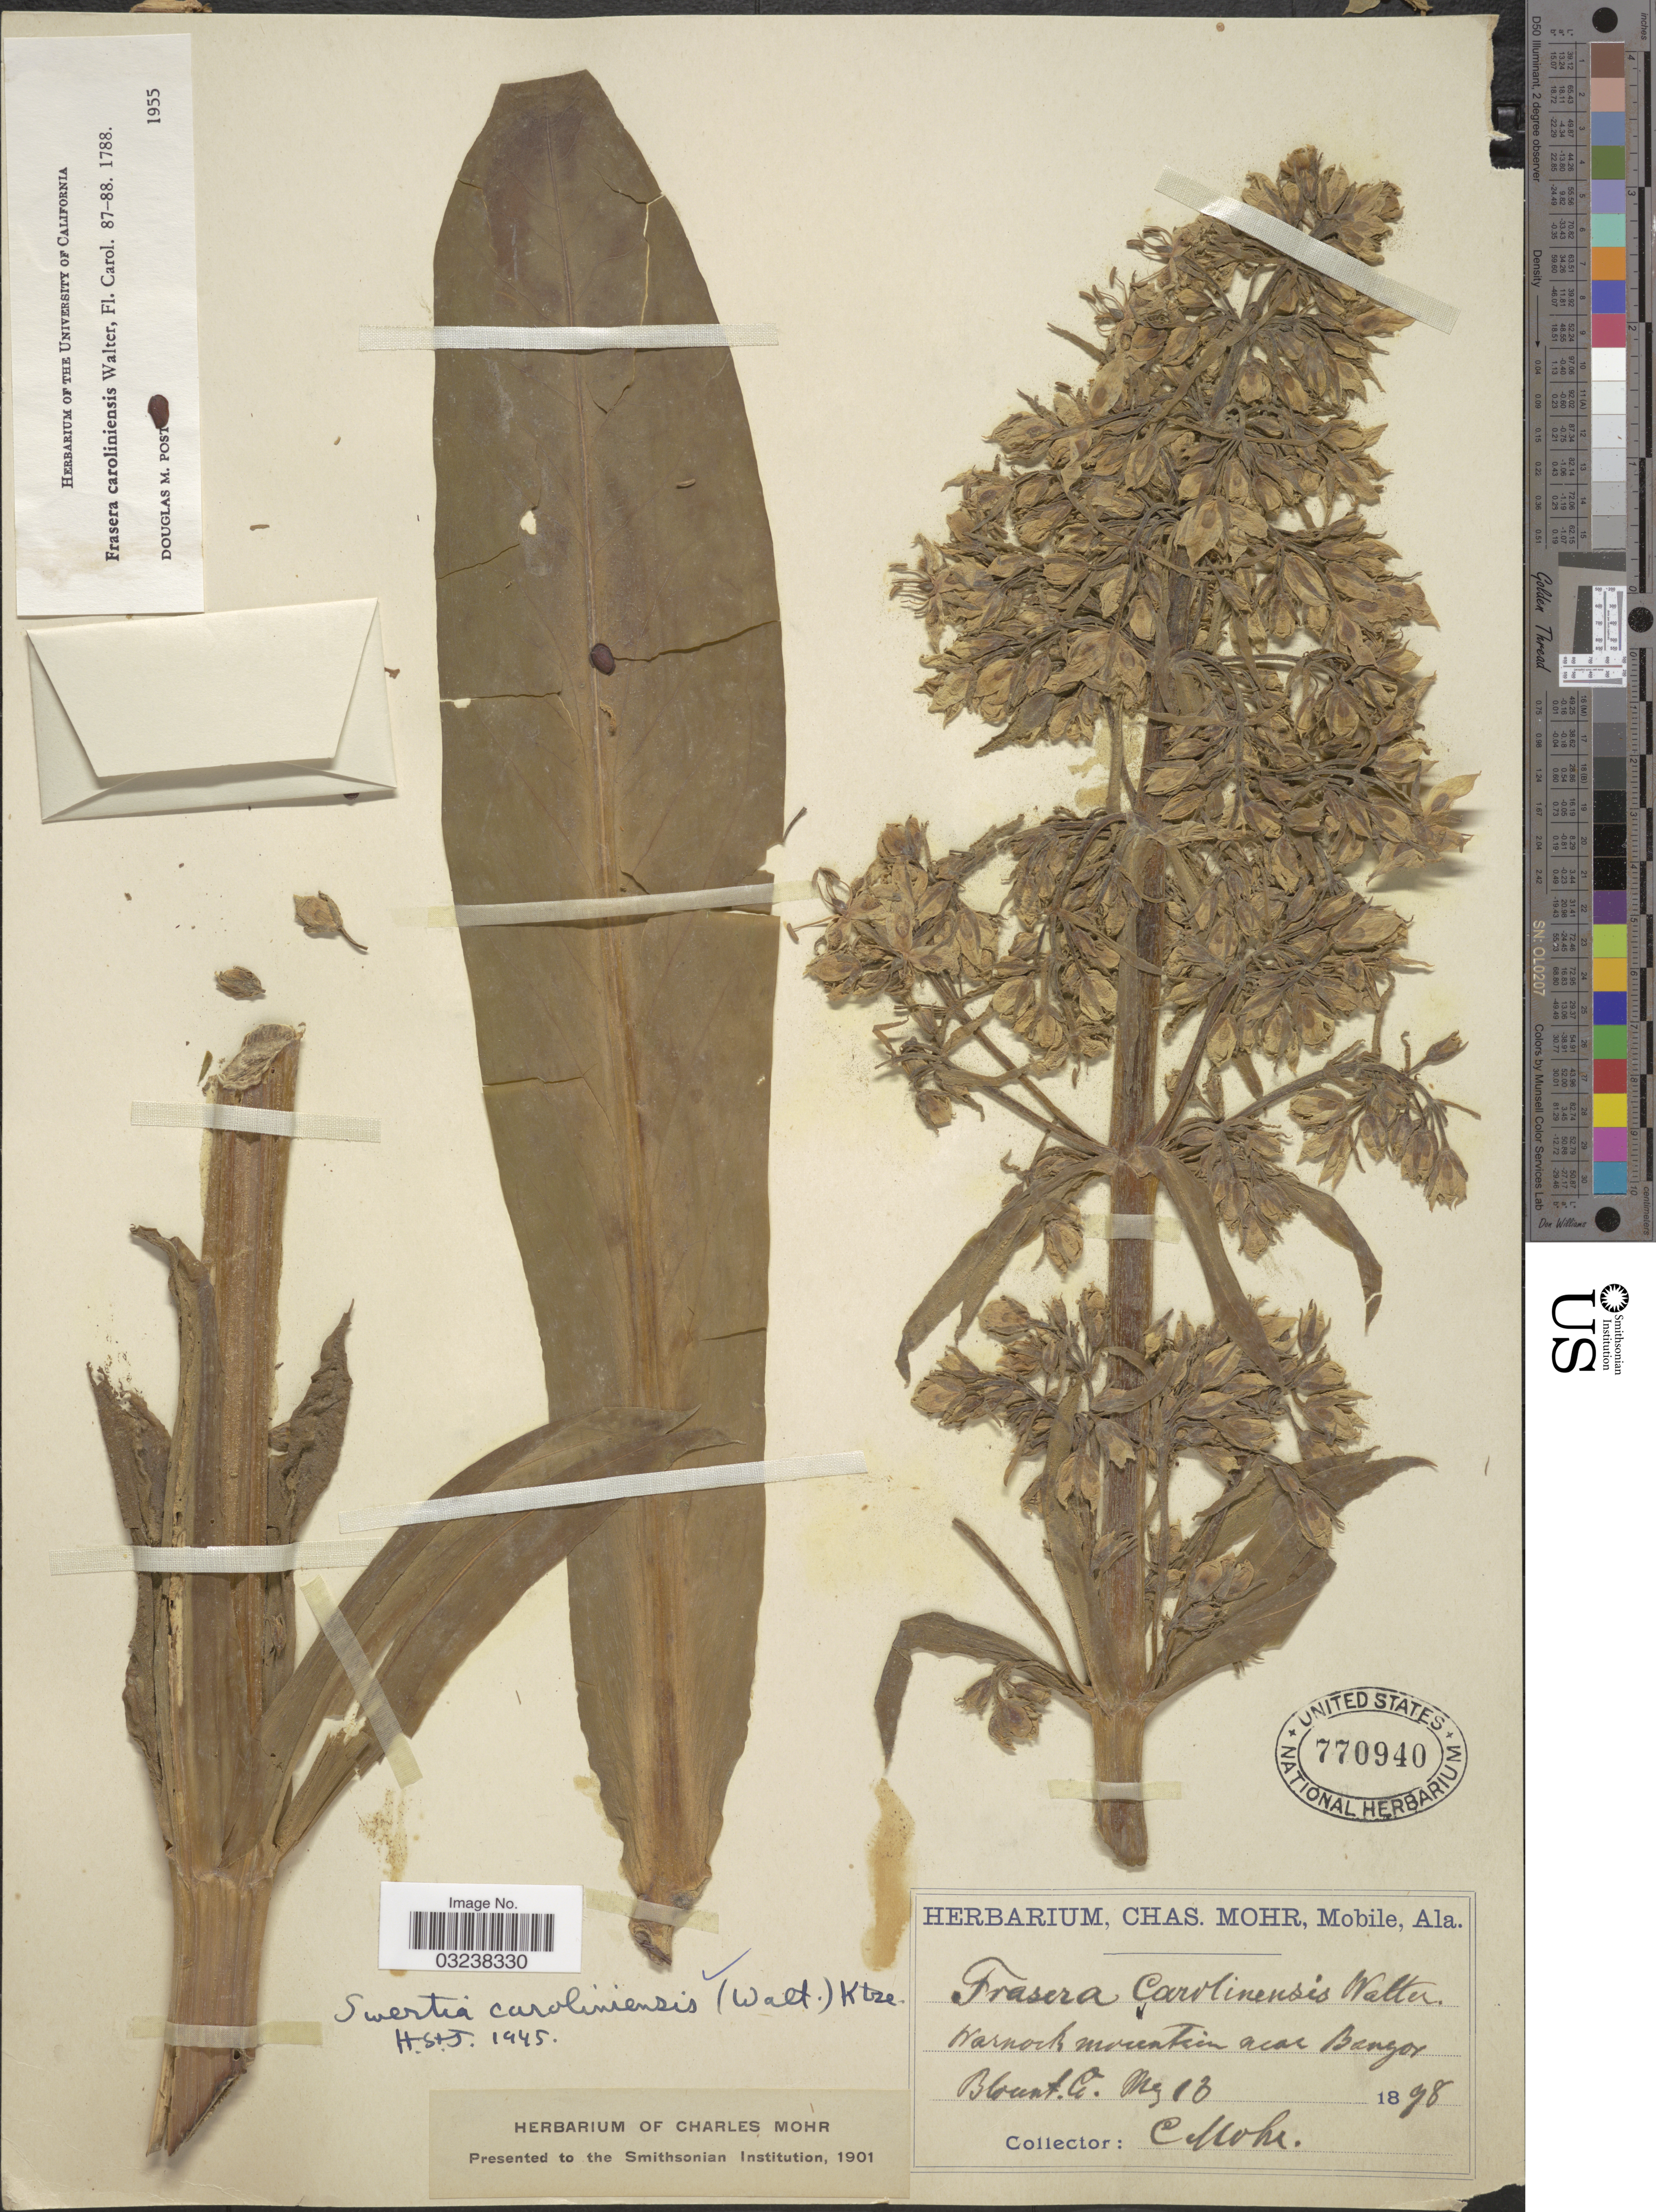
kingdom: Plantae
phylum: Tracheophyta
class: Magnoliopsida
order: Gentianales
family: Gentianaceae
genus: Swertia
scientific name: Swertia caroliniensis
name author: (Walter) Kuntze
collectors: Mohr, C. T. (herbarium)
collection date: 1898-05-16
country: United States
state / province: Alabama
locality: Warnock mountain near Bangor Blount Co.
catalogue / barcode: US 770940